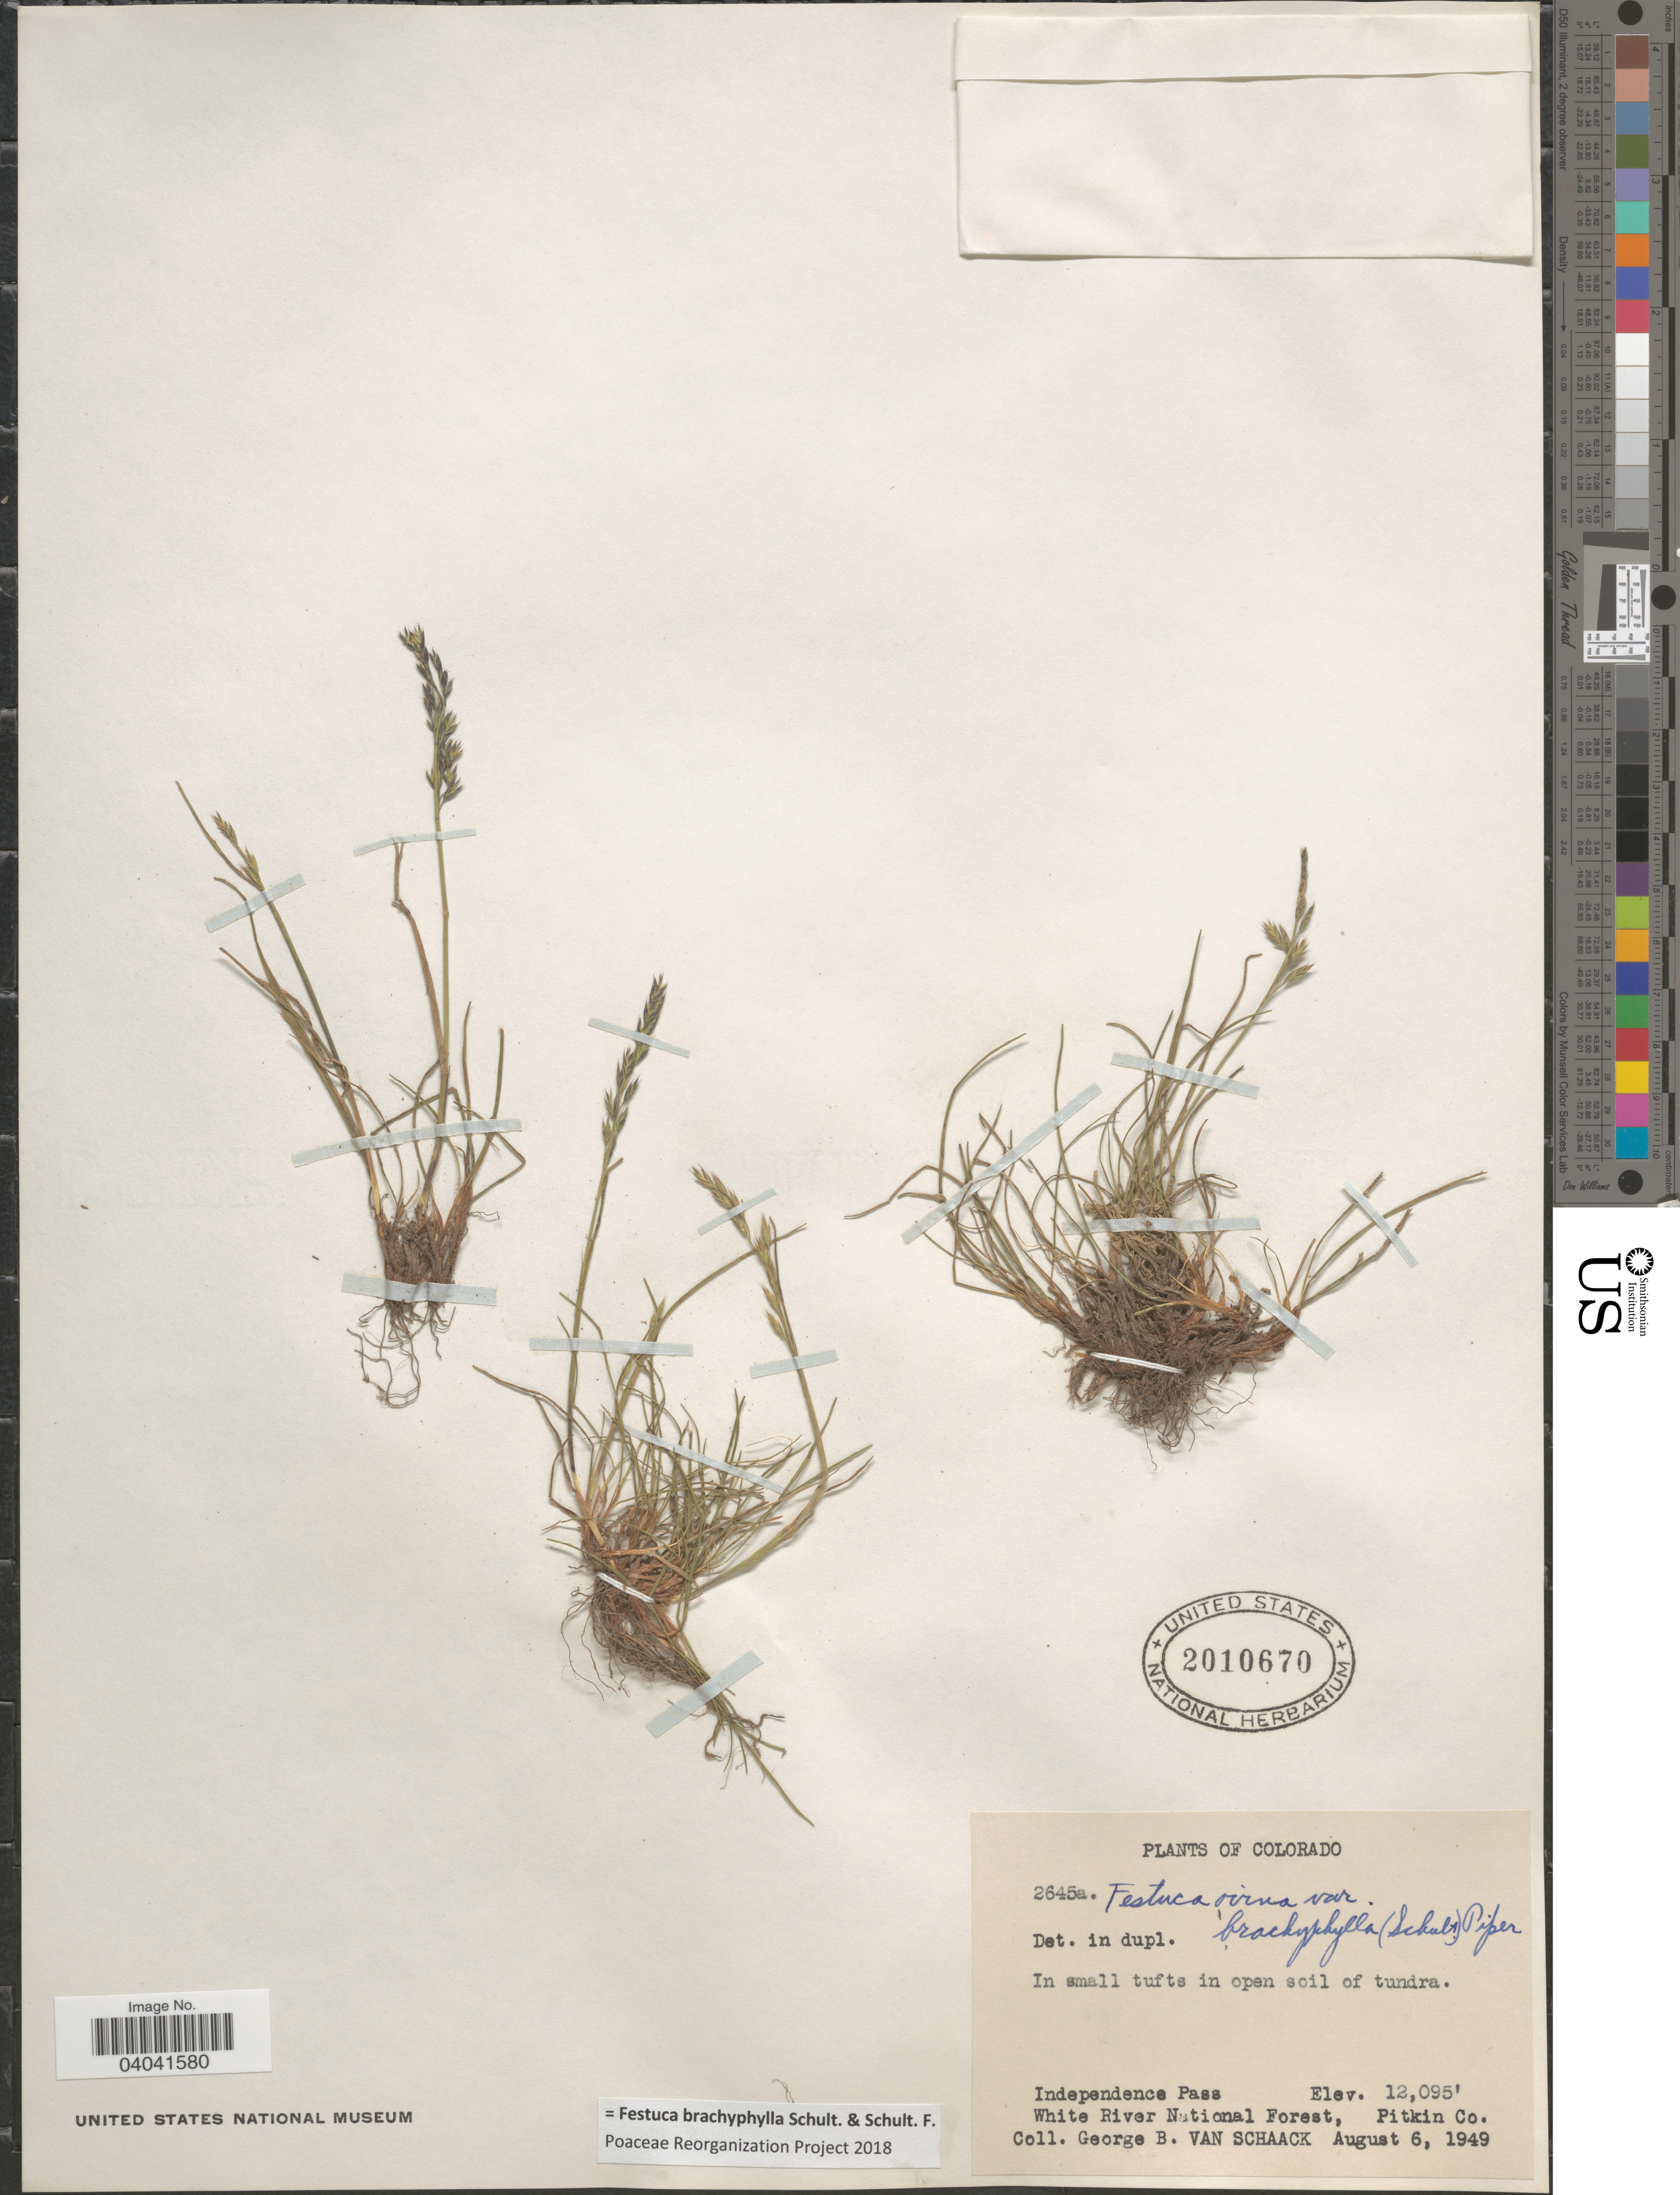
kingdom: Plantae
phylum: Tracheophyta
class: Liliopsida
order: Poales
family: Poaceae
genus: Festuca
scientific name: Festuca brachyphylla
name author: Schult. & Schult. f.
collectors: G. Van Schaack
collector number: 2645a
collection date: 1949-08-06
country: United States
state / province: Colorado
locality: Independence Pass. White River National Forest, Pitkin Co.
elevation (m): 3687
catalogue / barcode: US 2010670